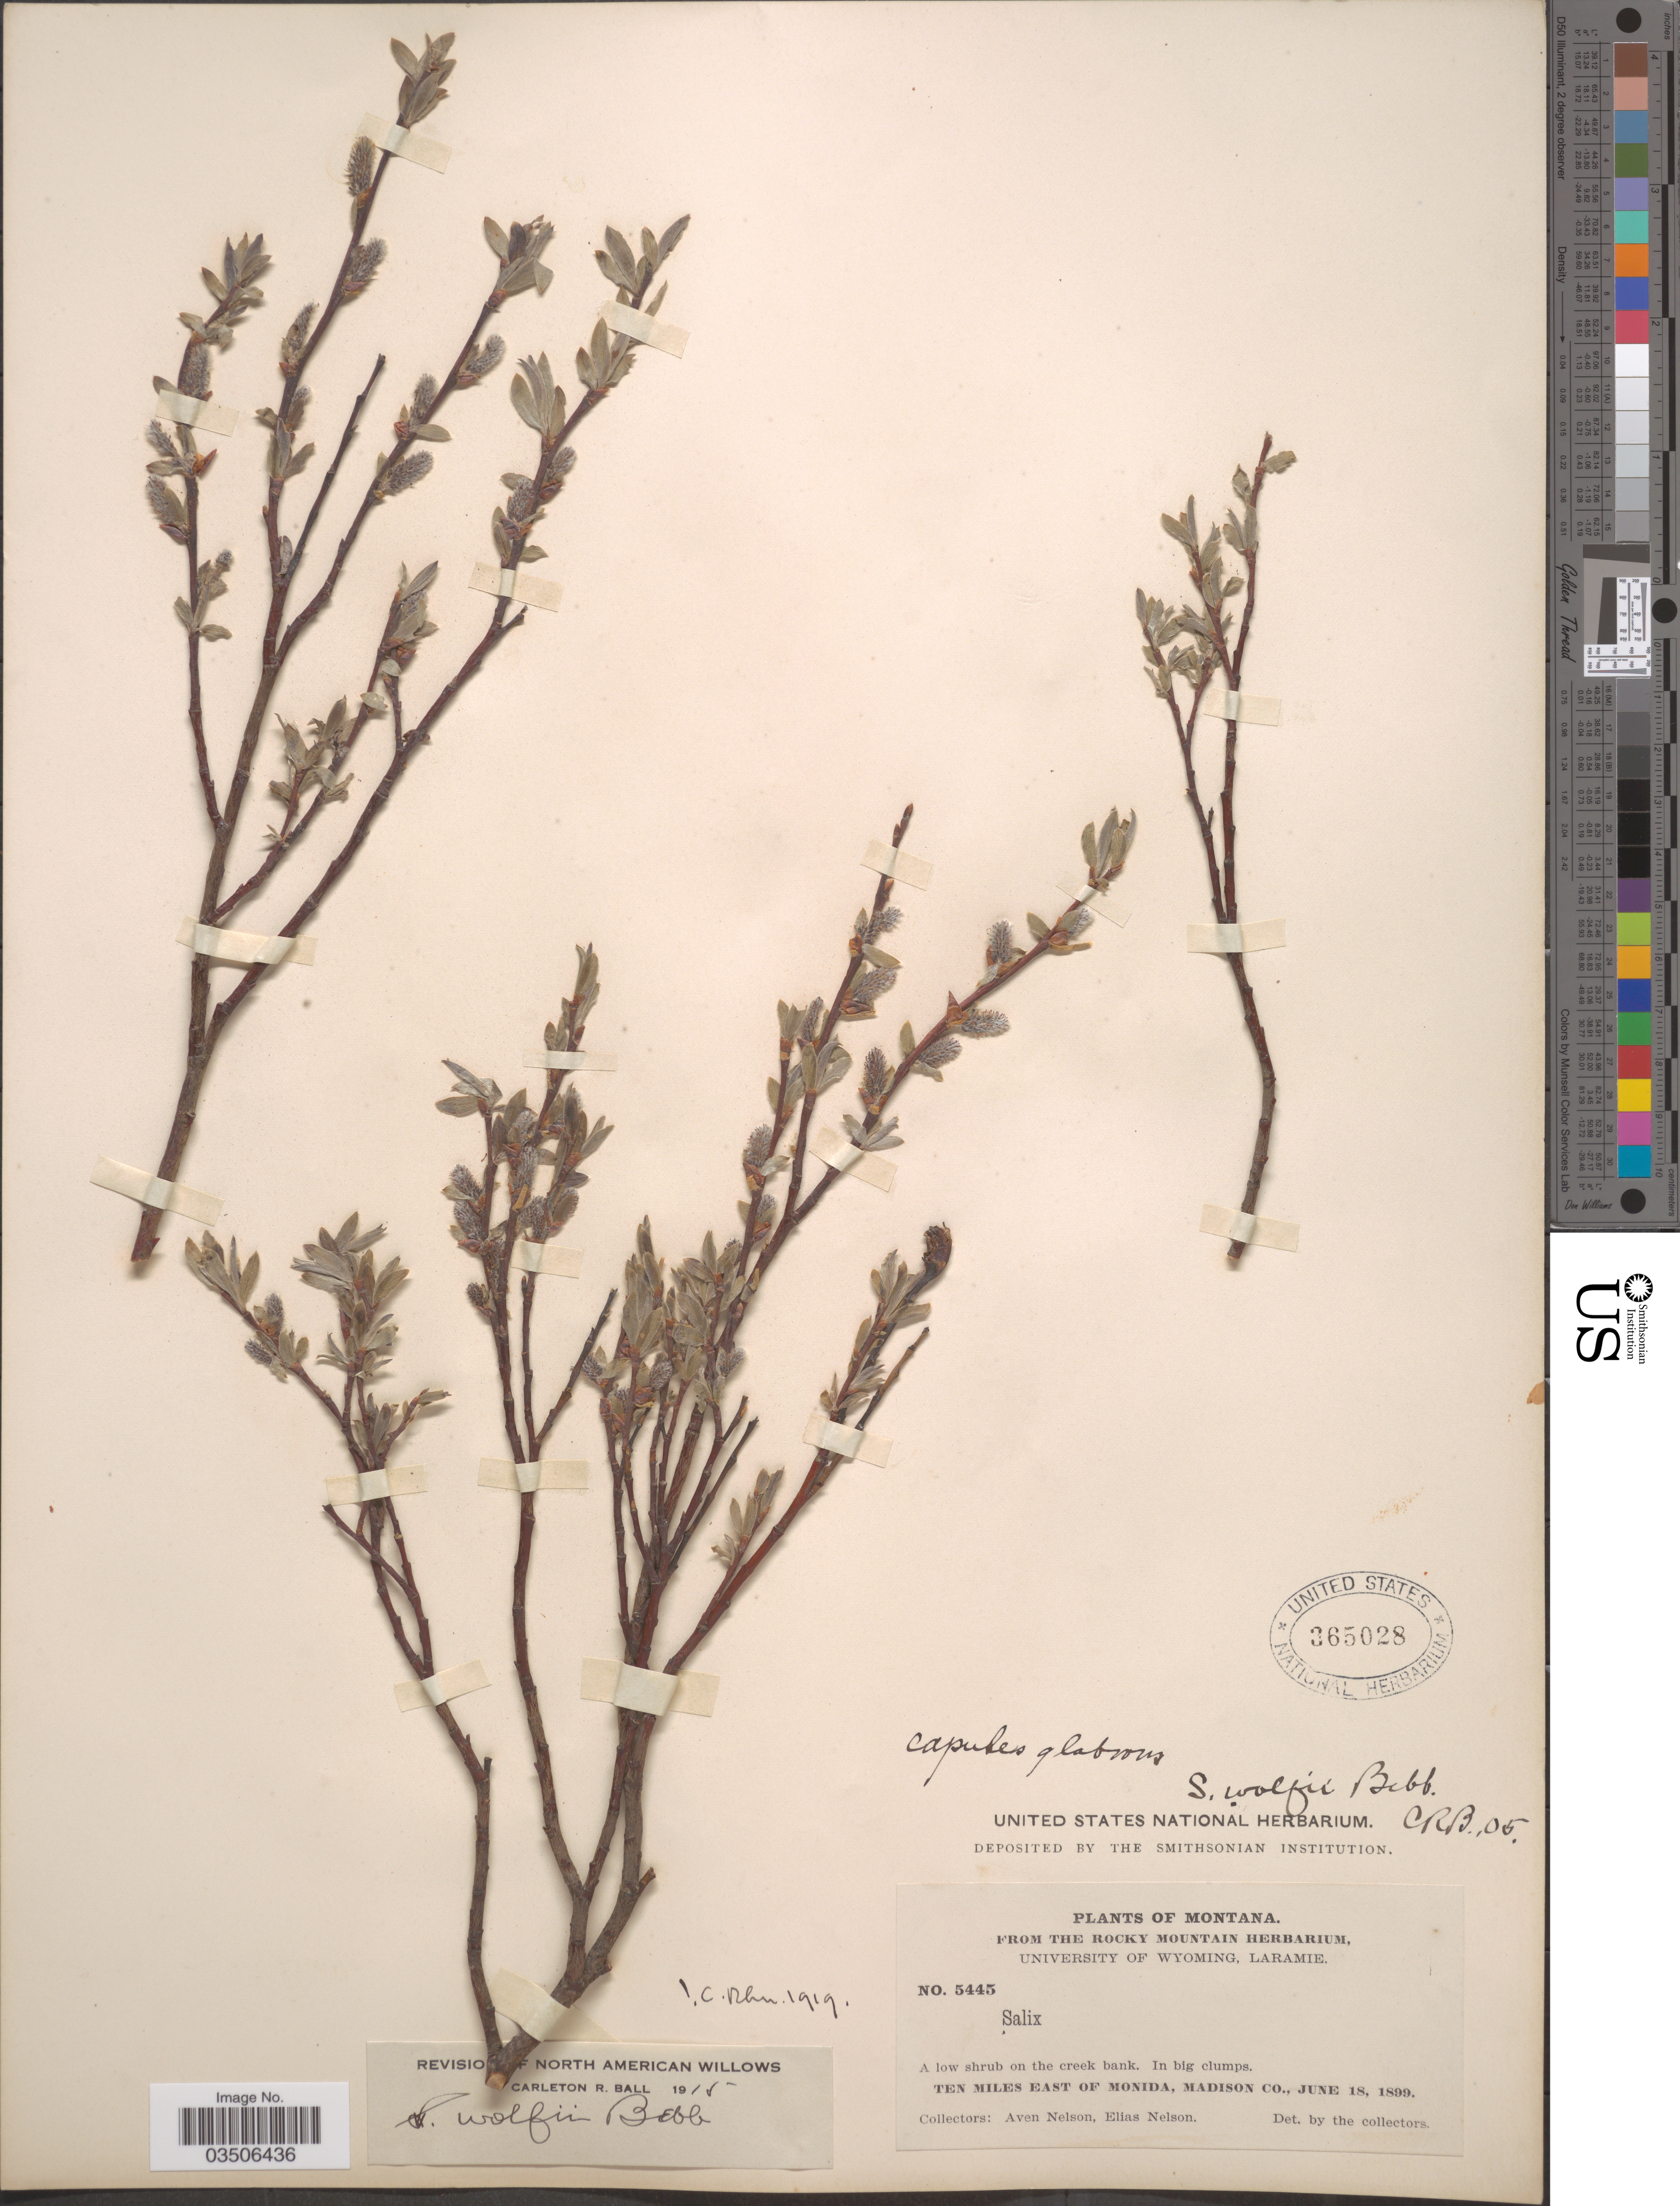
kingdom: Plantae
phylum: Tracheophyta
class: Magnoliopsida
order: Malpighiales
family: Salicaceae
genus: Salix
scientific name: Salix wolfii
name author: Bebb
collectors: A. Nelson & E. Nelson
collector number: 5445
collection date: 1899-06-18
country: United States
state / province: Montana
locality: A low shrub on the creek bank. In big clumps. Ten miles East of Monida, Madison Co.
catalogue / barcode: US 365028